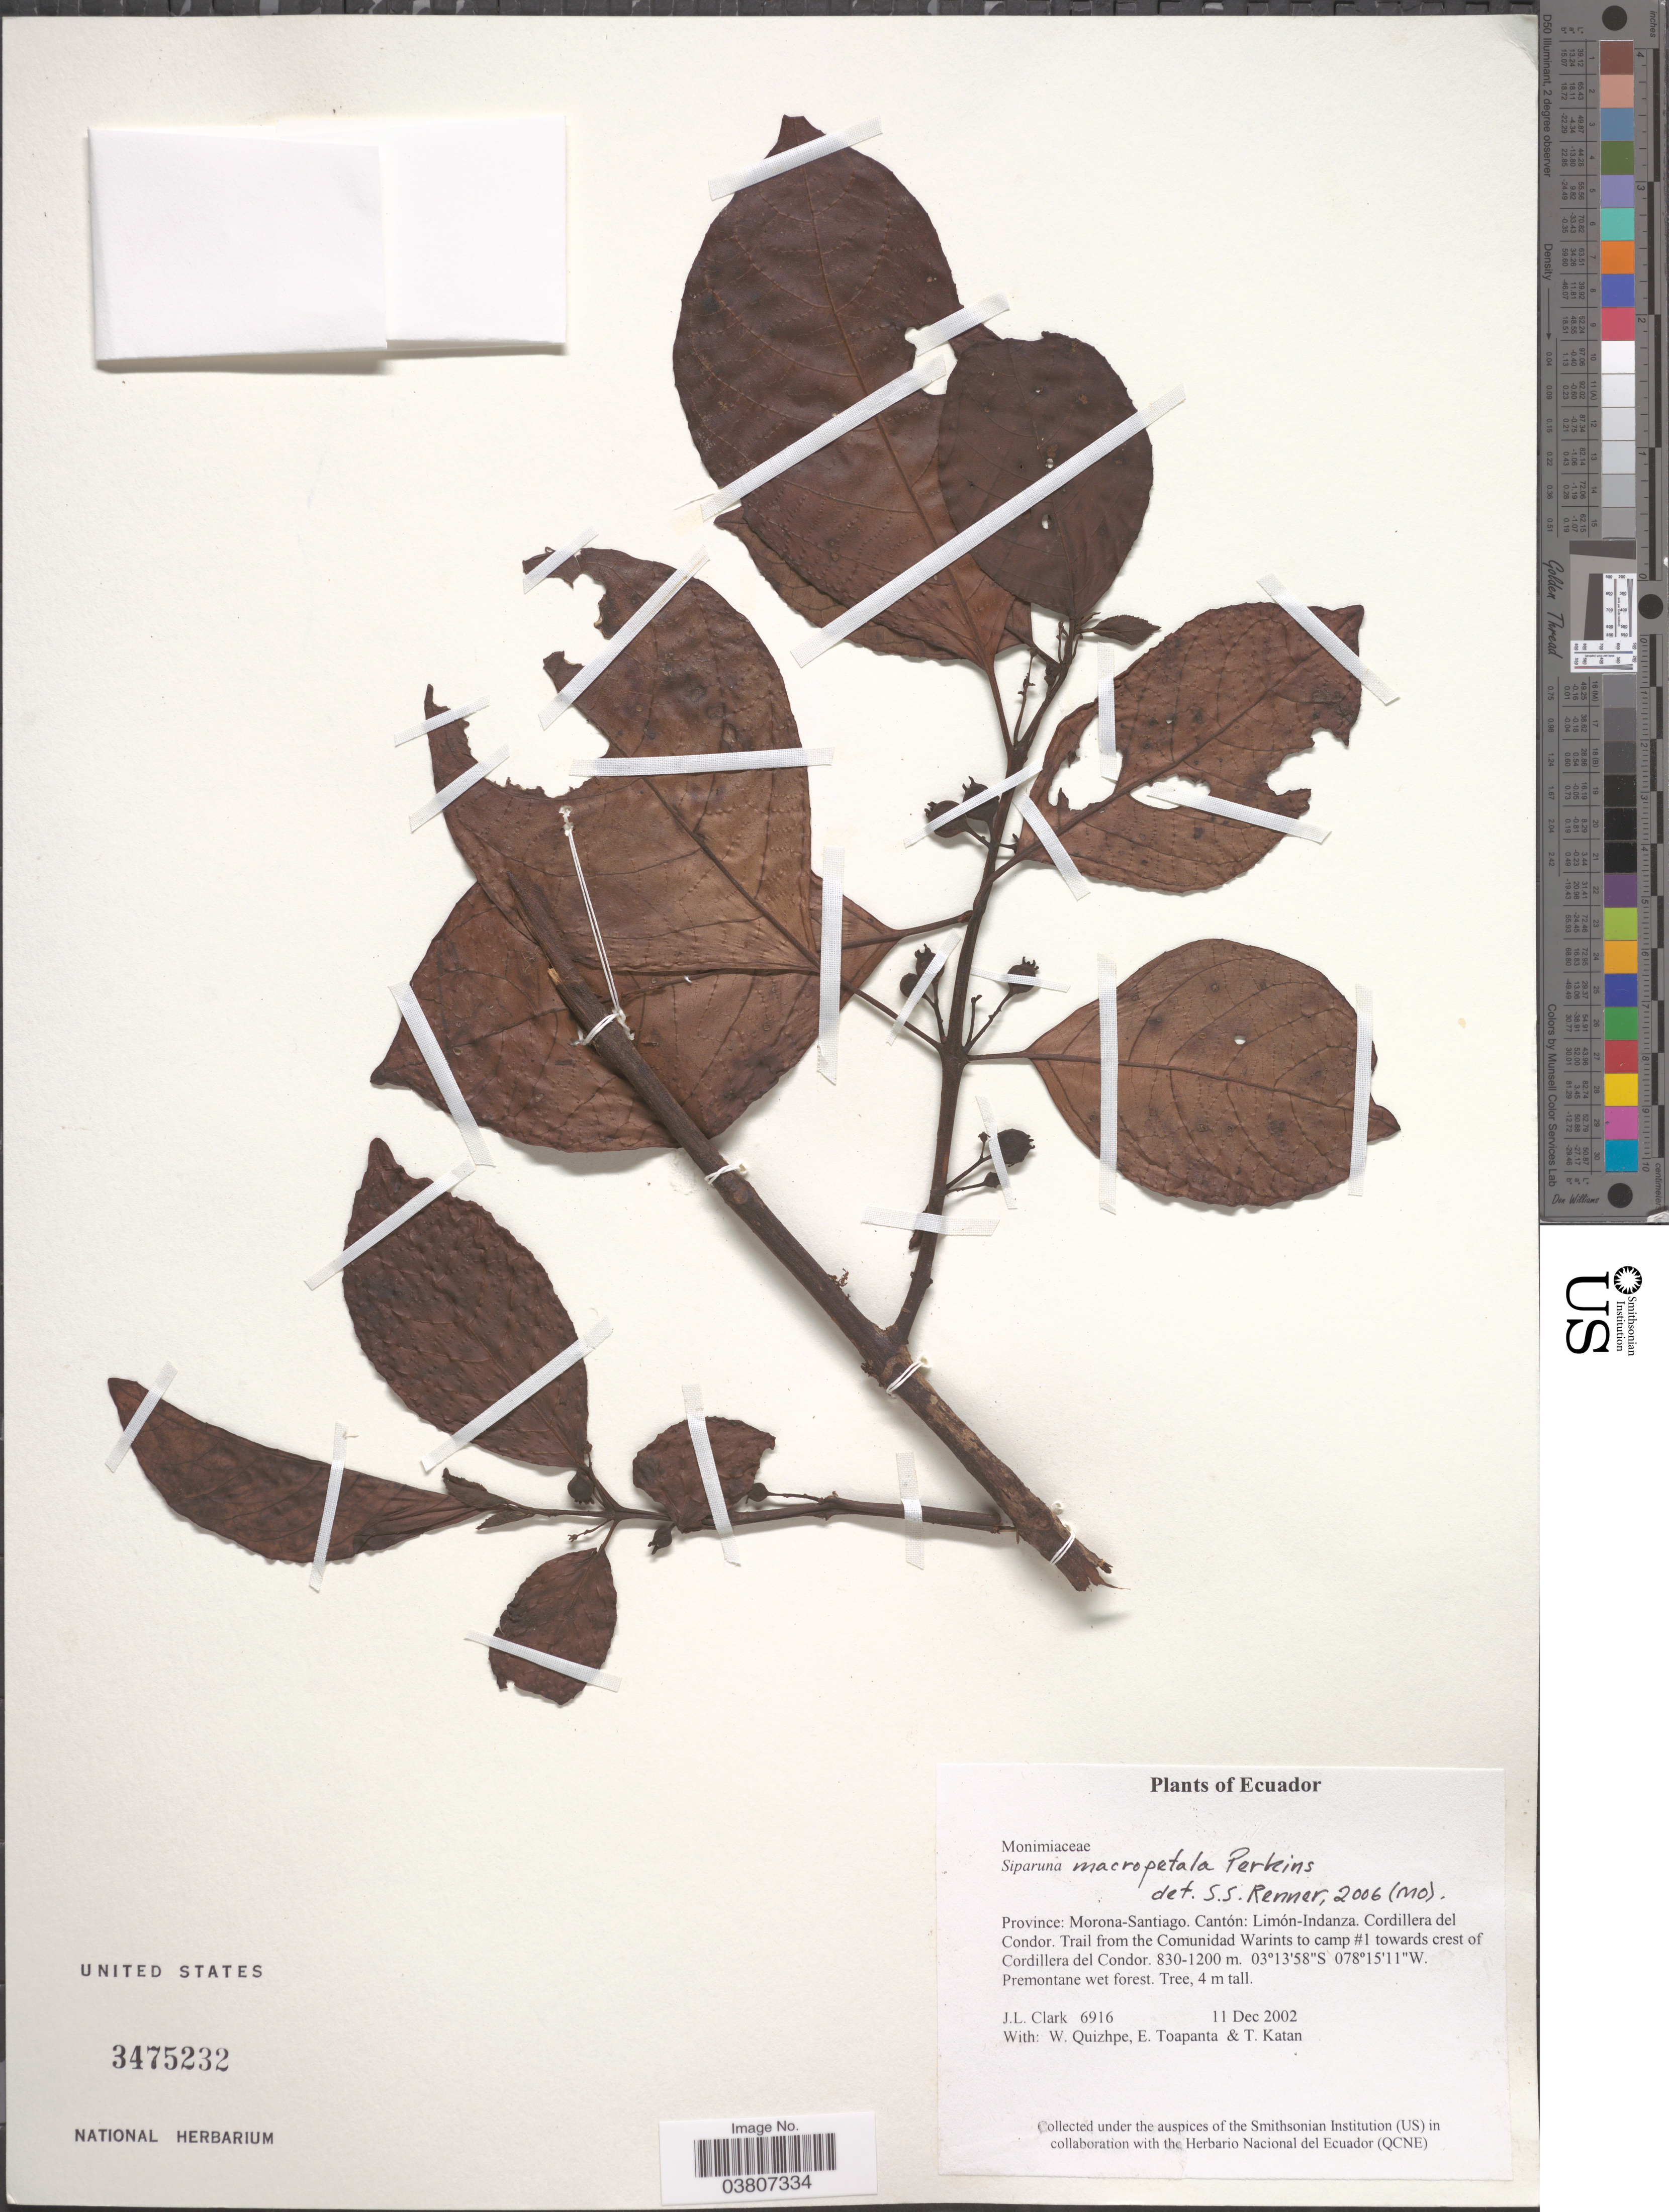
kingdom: Plantae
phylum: Tracheophyta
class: Magnoliopsida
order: Laurales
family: Siparunaceae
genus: Siparuna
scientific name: Siparuna macrotepala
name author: Perkins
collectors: J. L. Clark, W. Quizhpe, E. Toapanta & T. Katan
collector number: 6916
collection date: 2002-12-11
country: Ecuador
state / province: Morona-Santiago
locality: Cantón: Limón-Indanza. Cordillera del Condor. Trail from the Comunidad Warints to camp #1 towards crest of Cordillera del Condor.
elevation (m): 830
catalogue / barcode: US 3475232